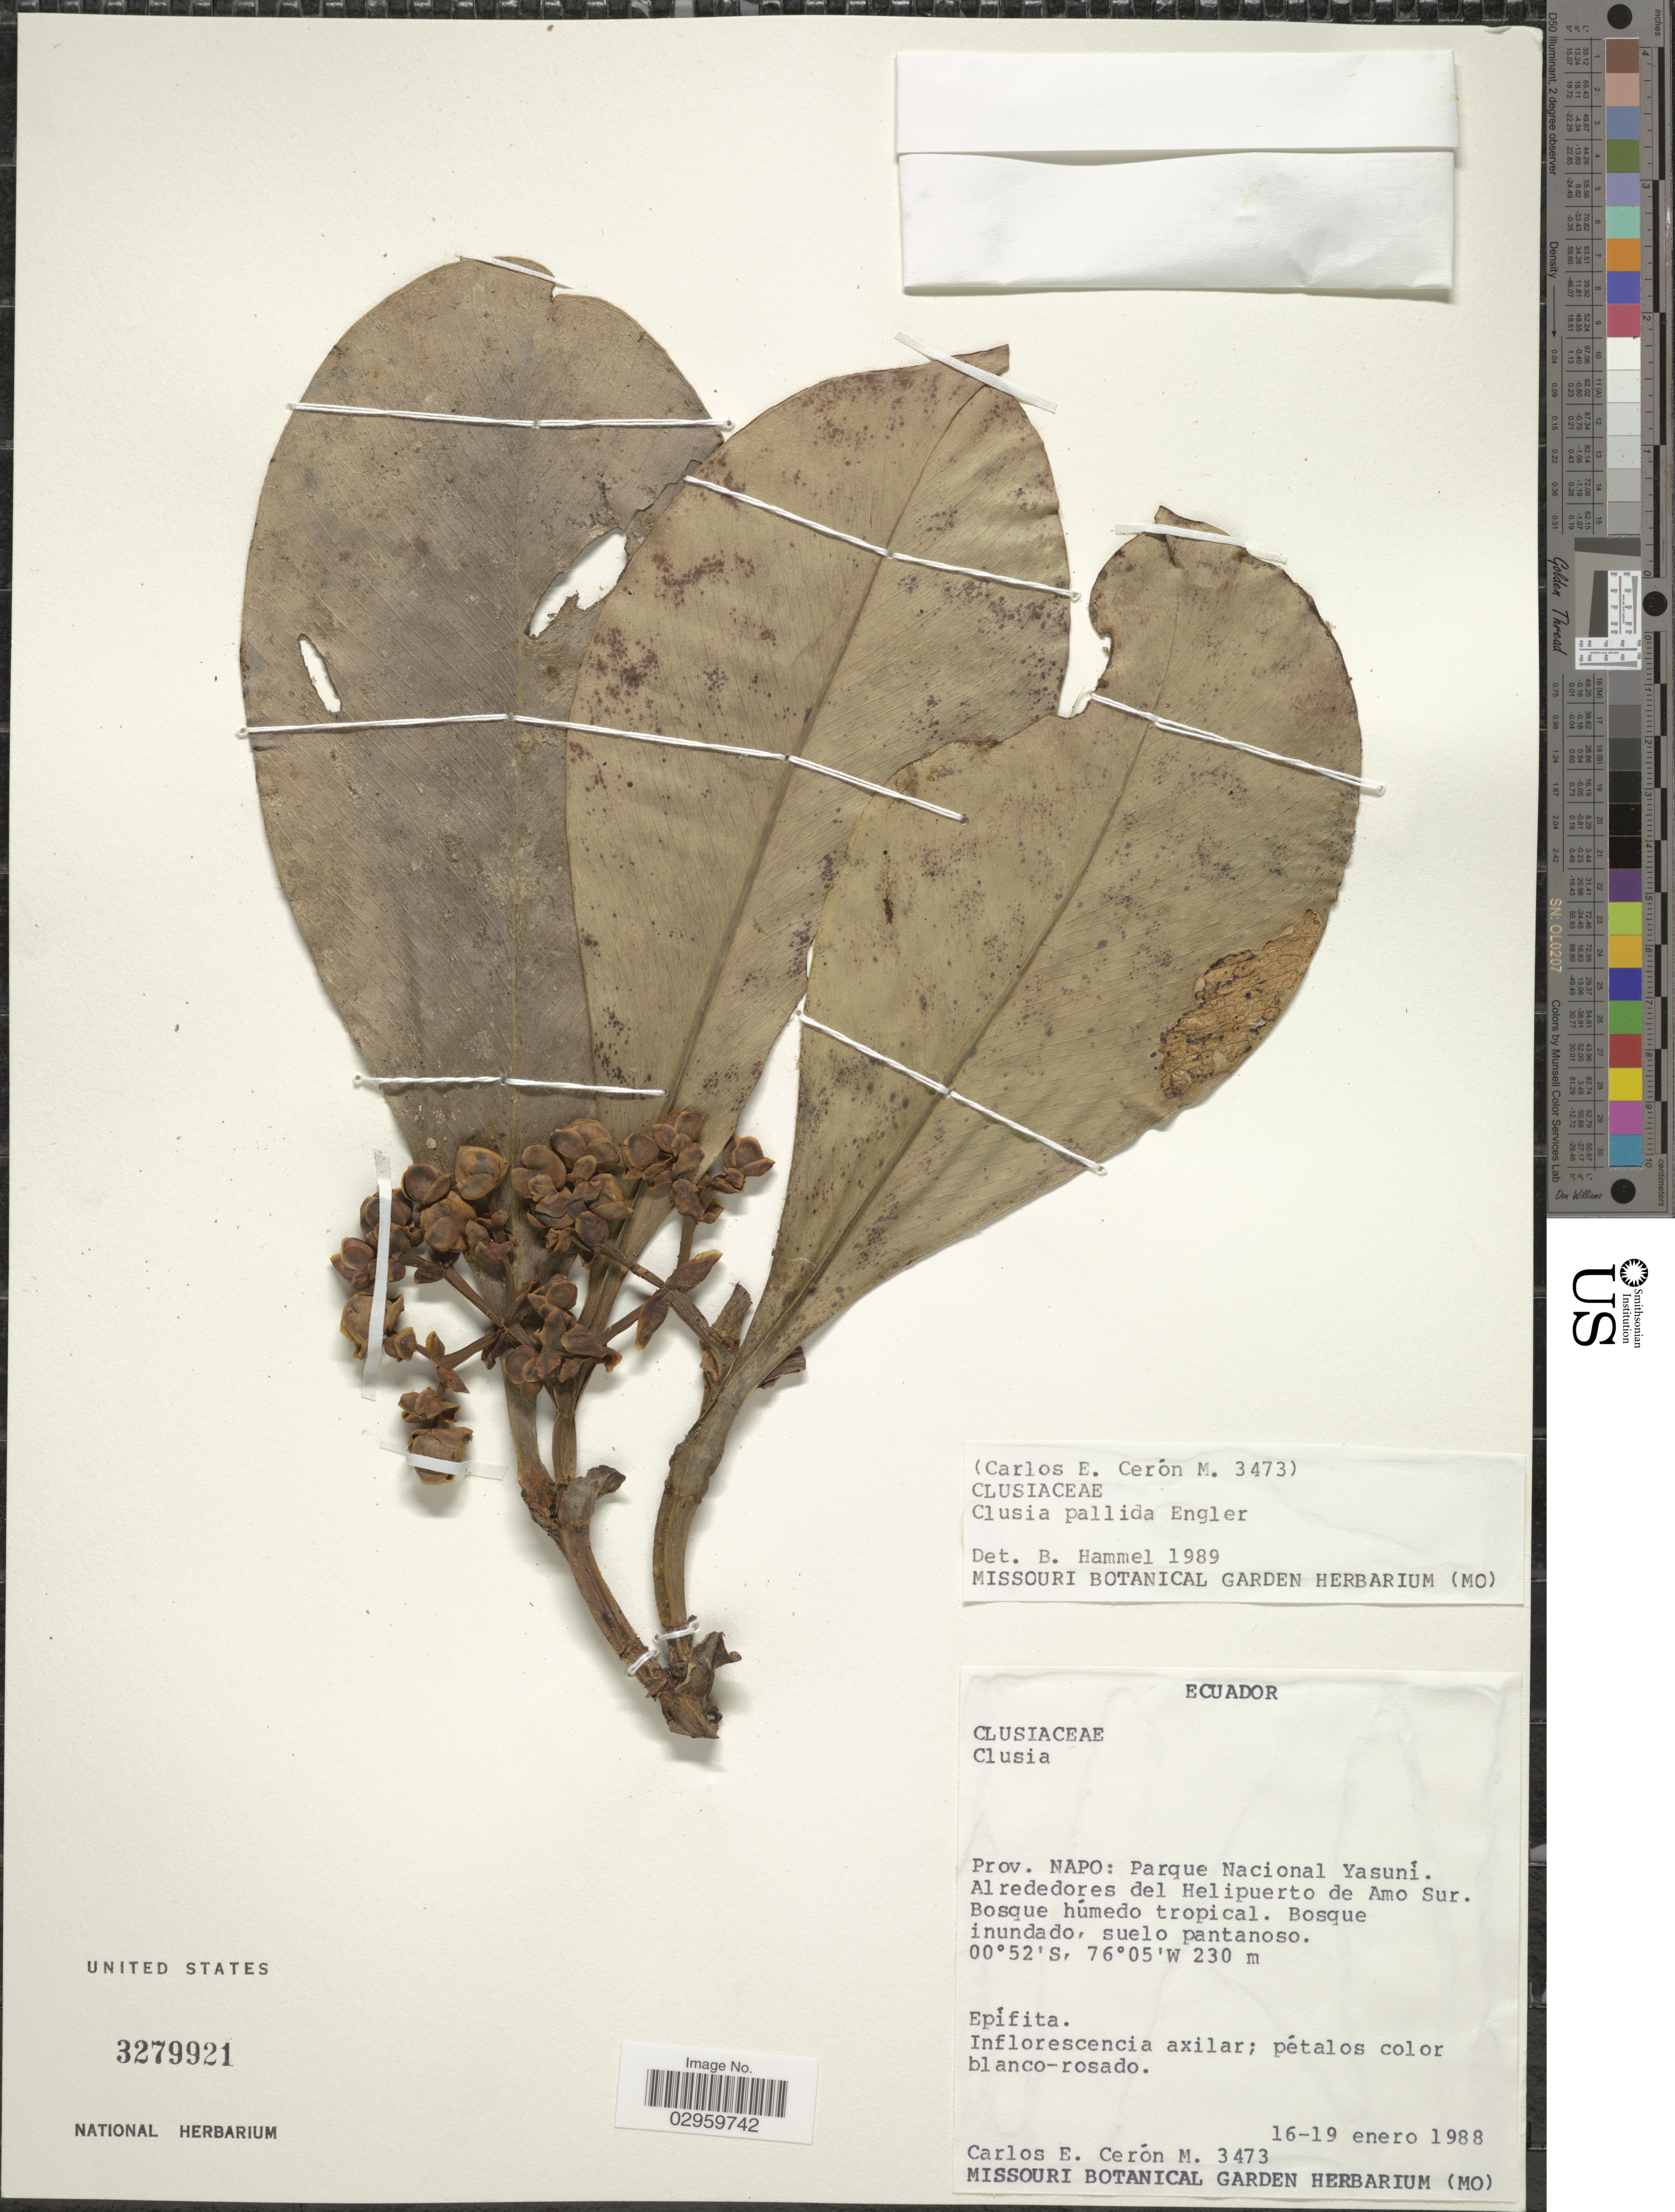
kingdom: Plantae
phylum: Tracheophyta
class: Magnoliopsida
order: Malpighiales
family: Clusiaceae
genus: Clusia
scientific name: Clusia pallida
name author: Engl.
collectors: C. E. Cerón M.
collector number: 3473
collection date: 1988-01-16/1988-01-19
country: Ecuador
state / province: Napo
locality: Parque Nacional Yasuní. Alrededores del Helipuerto de Amo Sur.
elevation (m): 230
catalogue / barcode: US 3279921